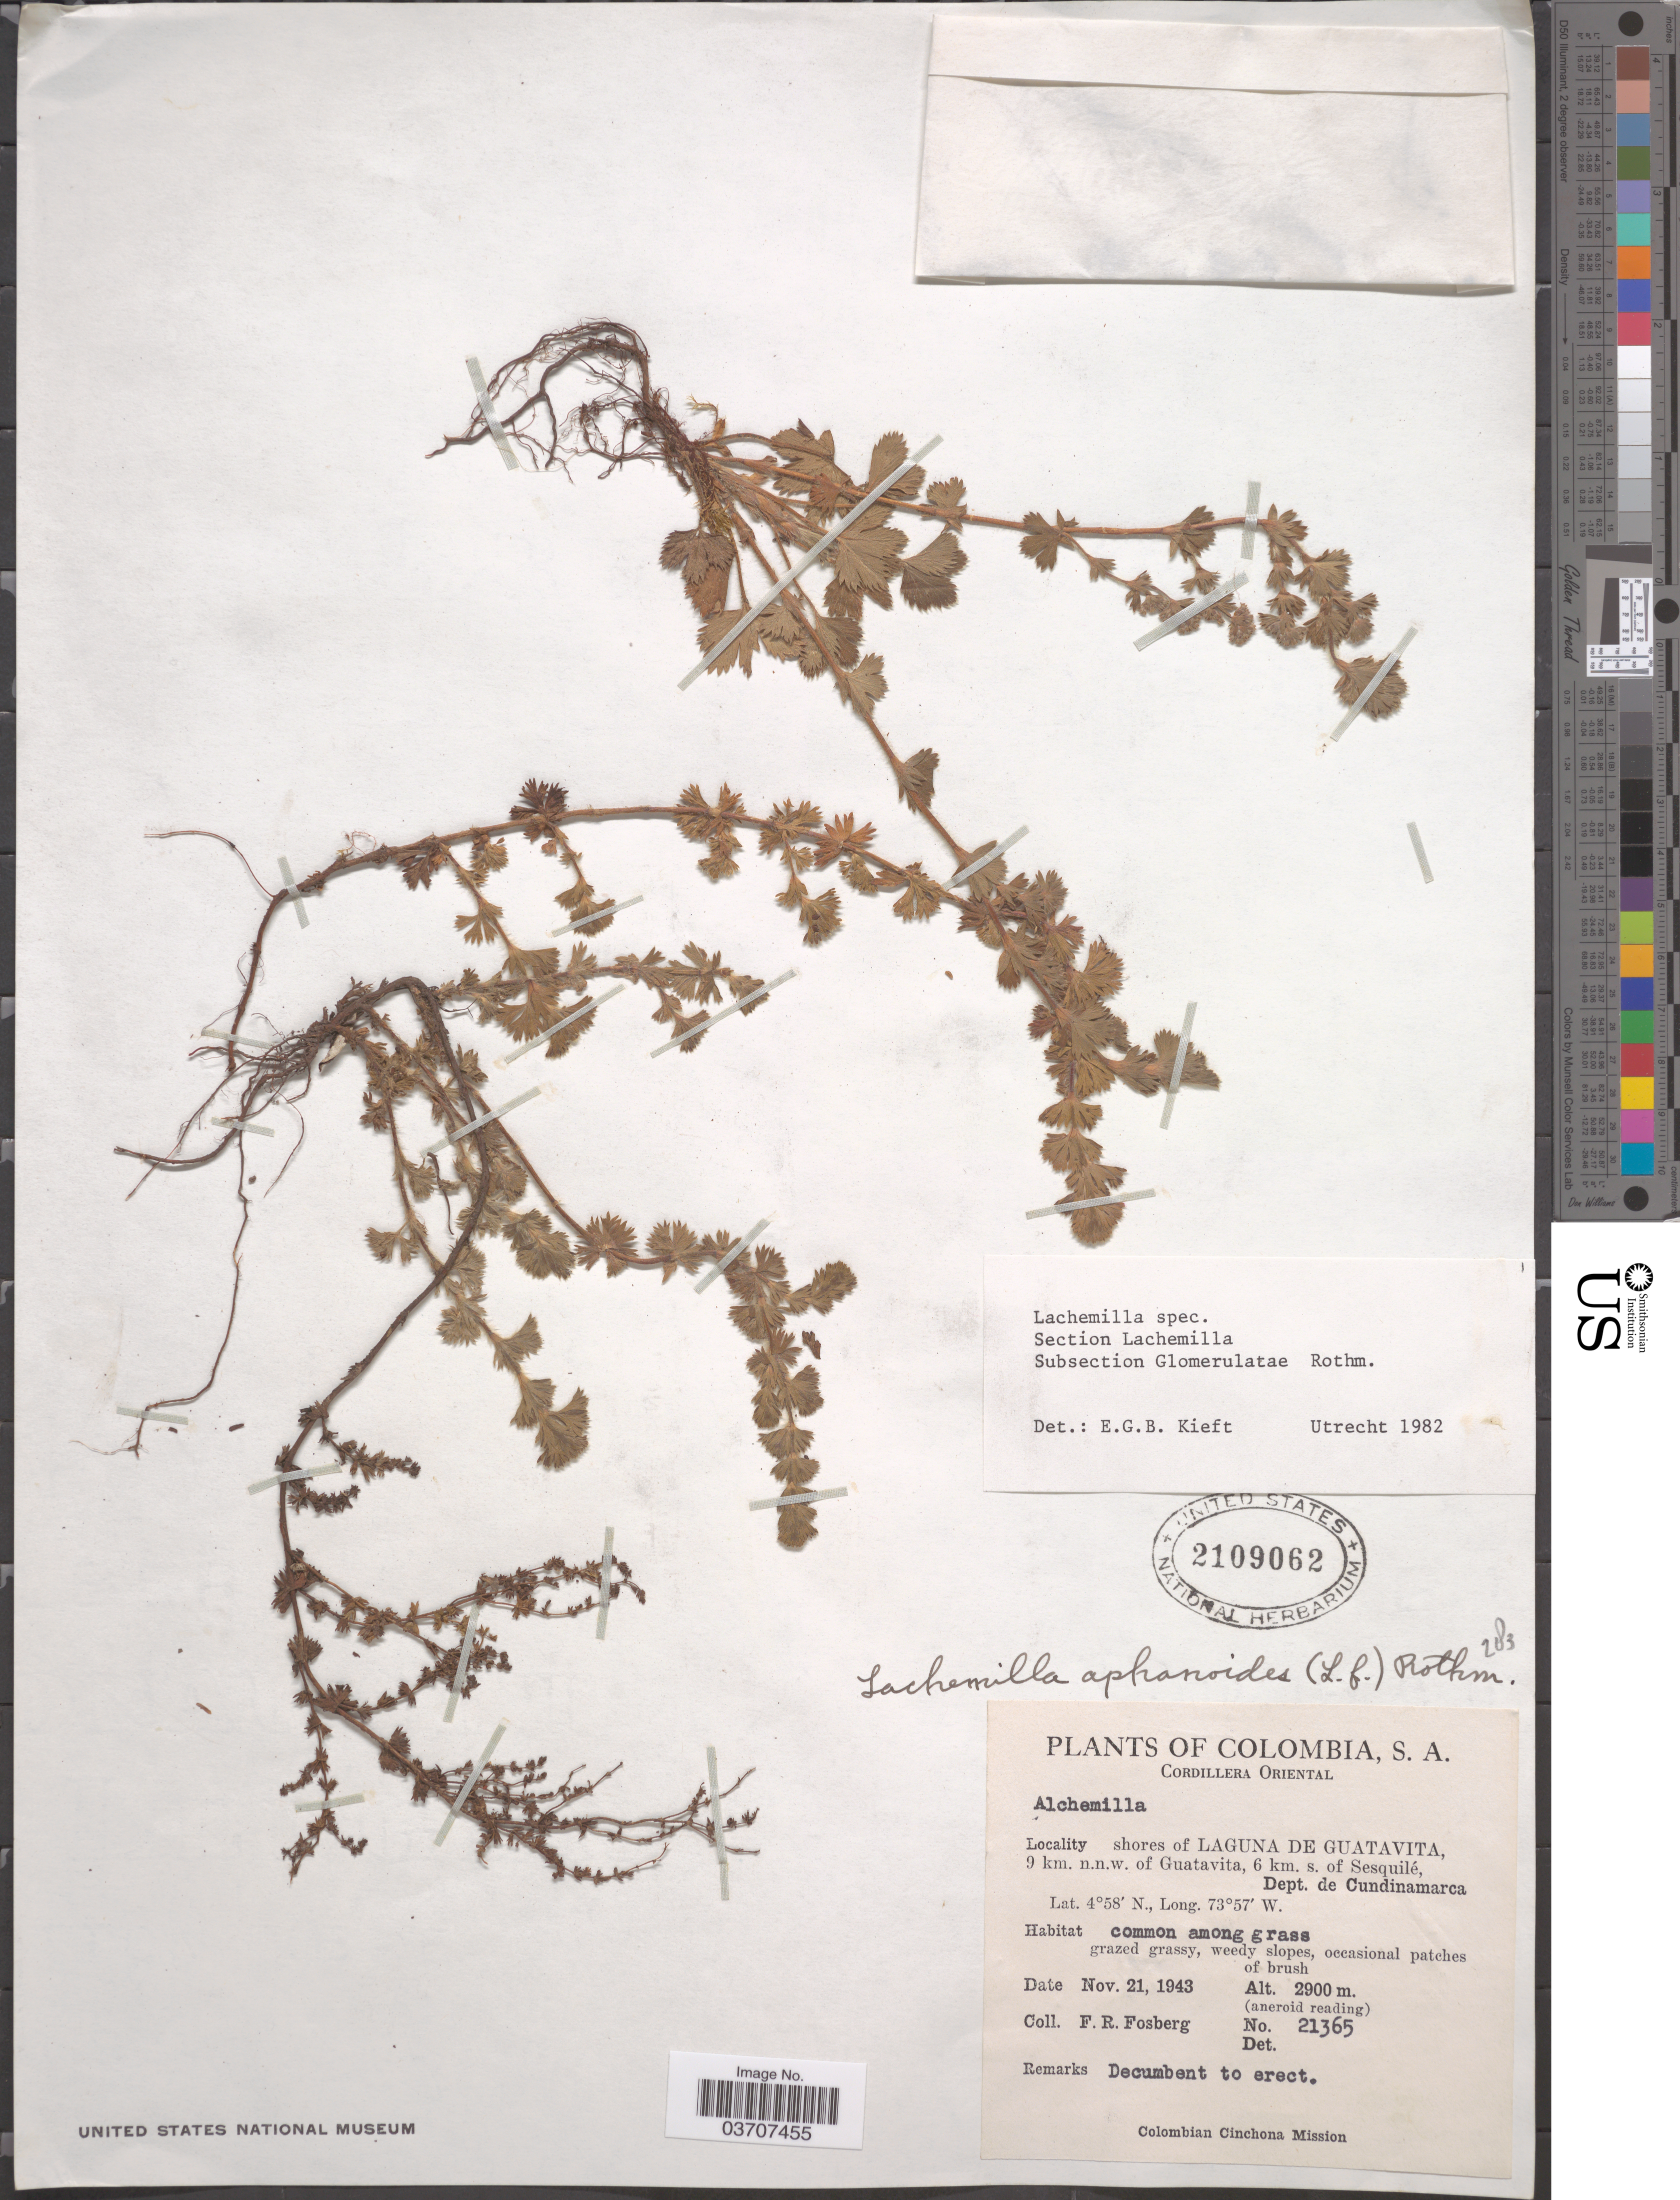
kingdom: Plantae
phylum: Tracheophyta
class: Magnoliopsida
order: Rosales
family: Rosaceae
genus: Lachemilla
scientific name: Lachemilla sp.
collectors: F. R. Fosberg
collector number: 21365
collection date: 1943-11-21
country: Colombia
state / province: Cundinamarca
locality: Cordillera Oriental. Shores of Laguna de Guatavita, 9 km. n.n.w. of Guatavita, 6 km s. of Sesquilé, Dept. de Cundinamarca.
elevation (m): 2900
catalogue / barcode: US 2109062